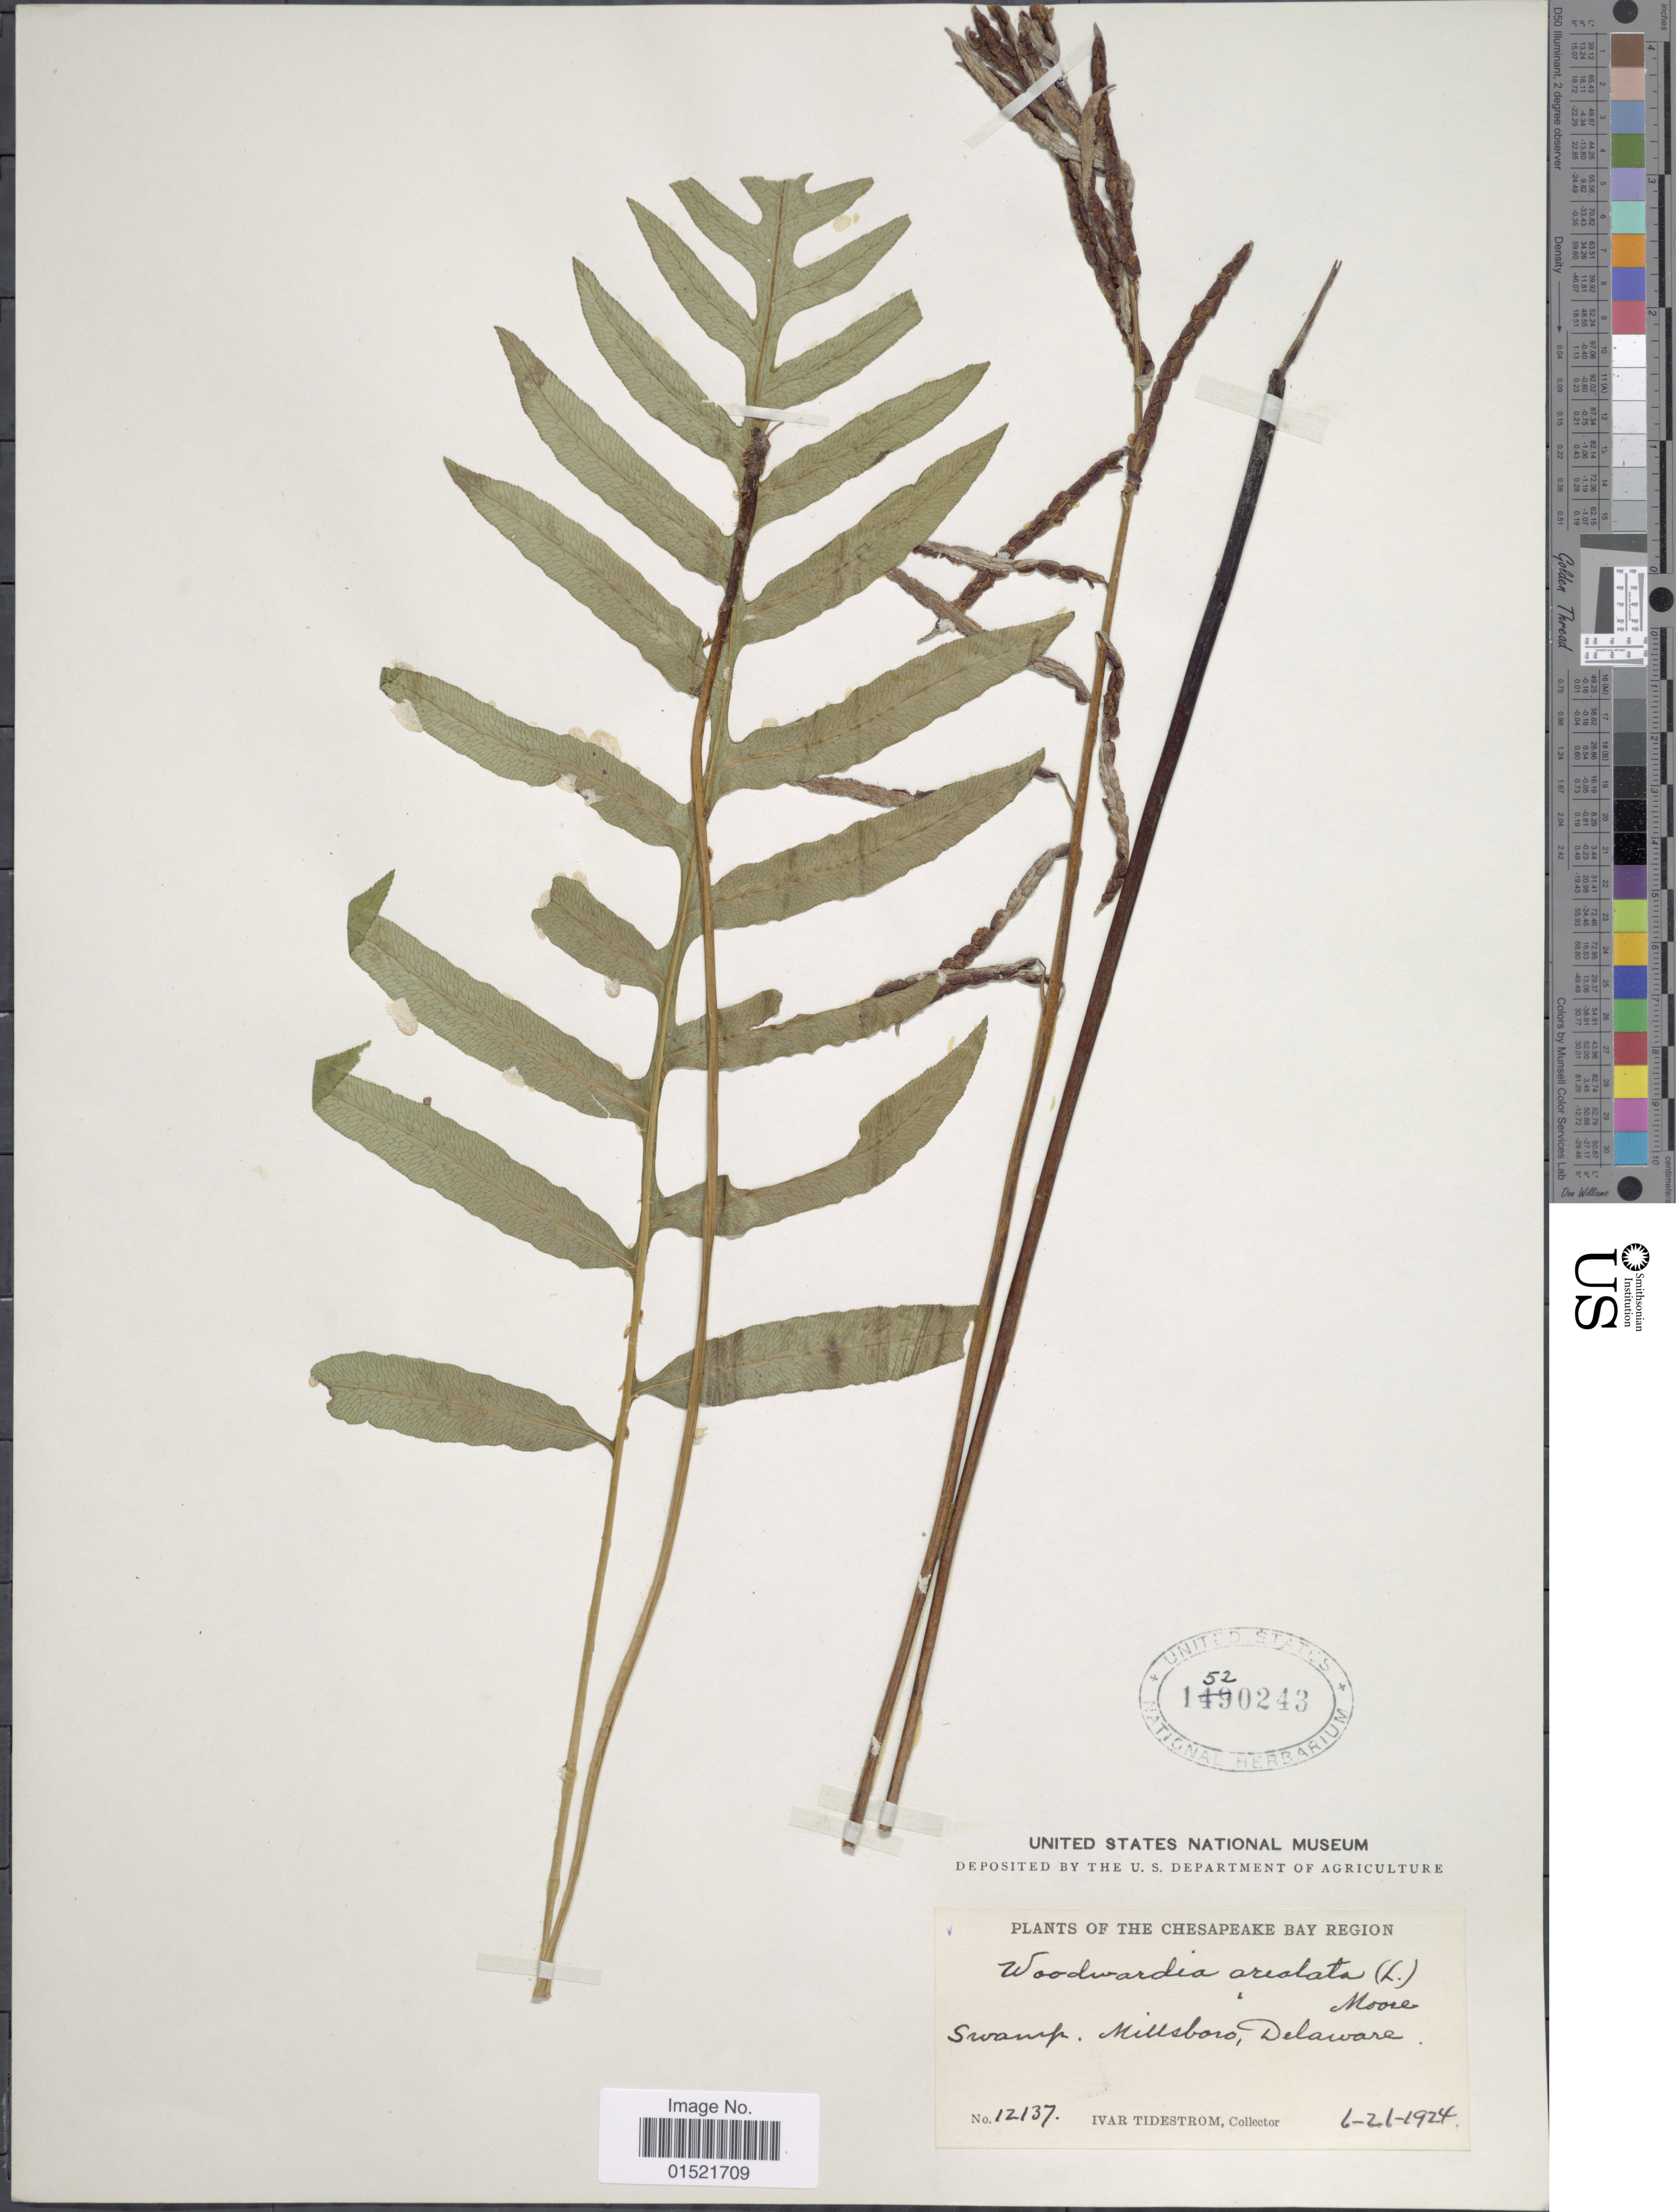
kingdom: Plantae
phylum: Tracheophyta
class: Polypodiopsida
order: Polypodiales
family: Blechnaceae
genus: Woodwardia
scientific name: Woodwardia areolata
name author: (L.) T. Moore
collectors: I. F. Tidestrom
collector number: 12137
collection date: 1924-06-21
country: United States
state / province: Delaware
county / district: Sussex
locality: Chesapeake Bay Region, Swamp, Millsboro,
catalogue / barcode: US 1520243